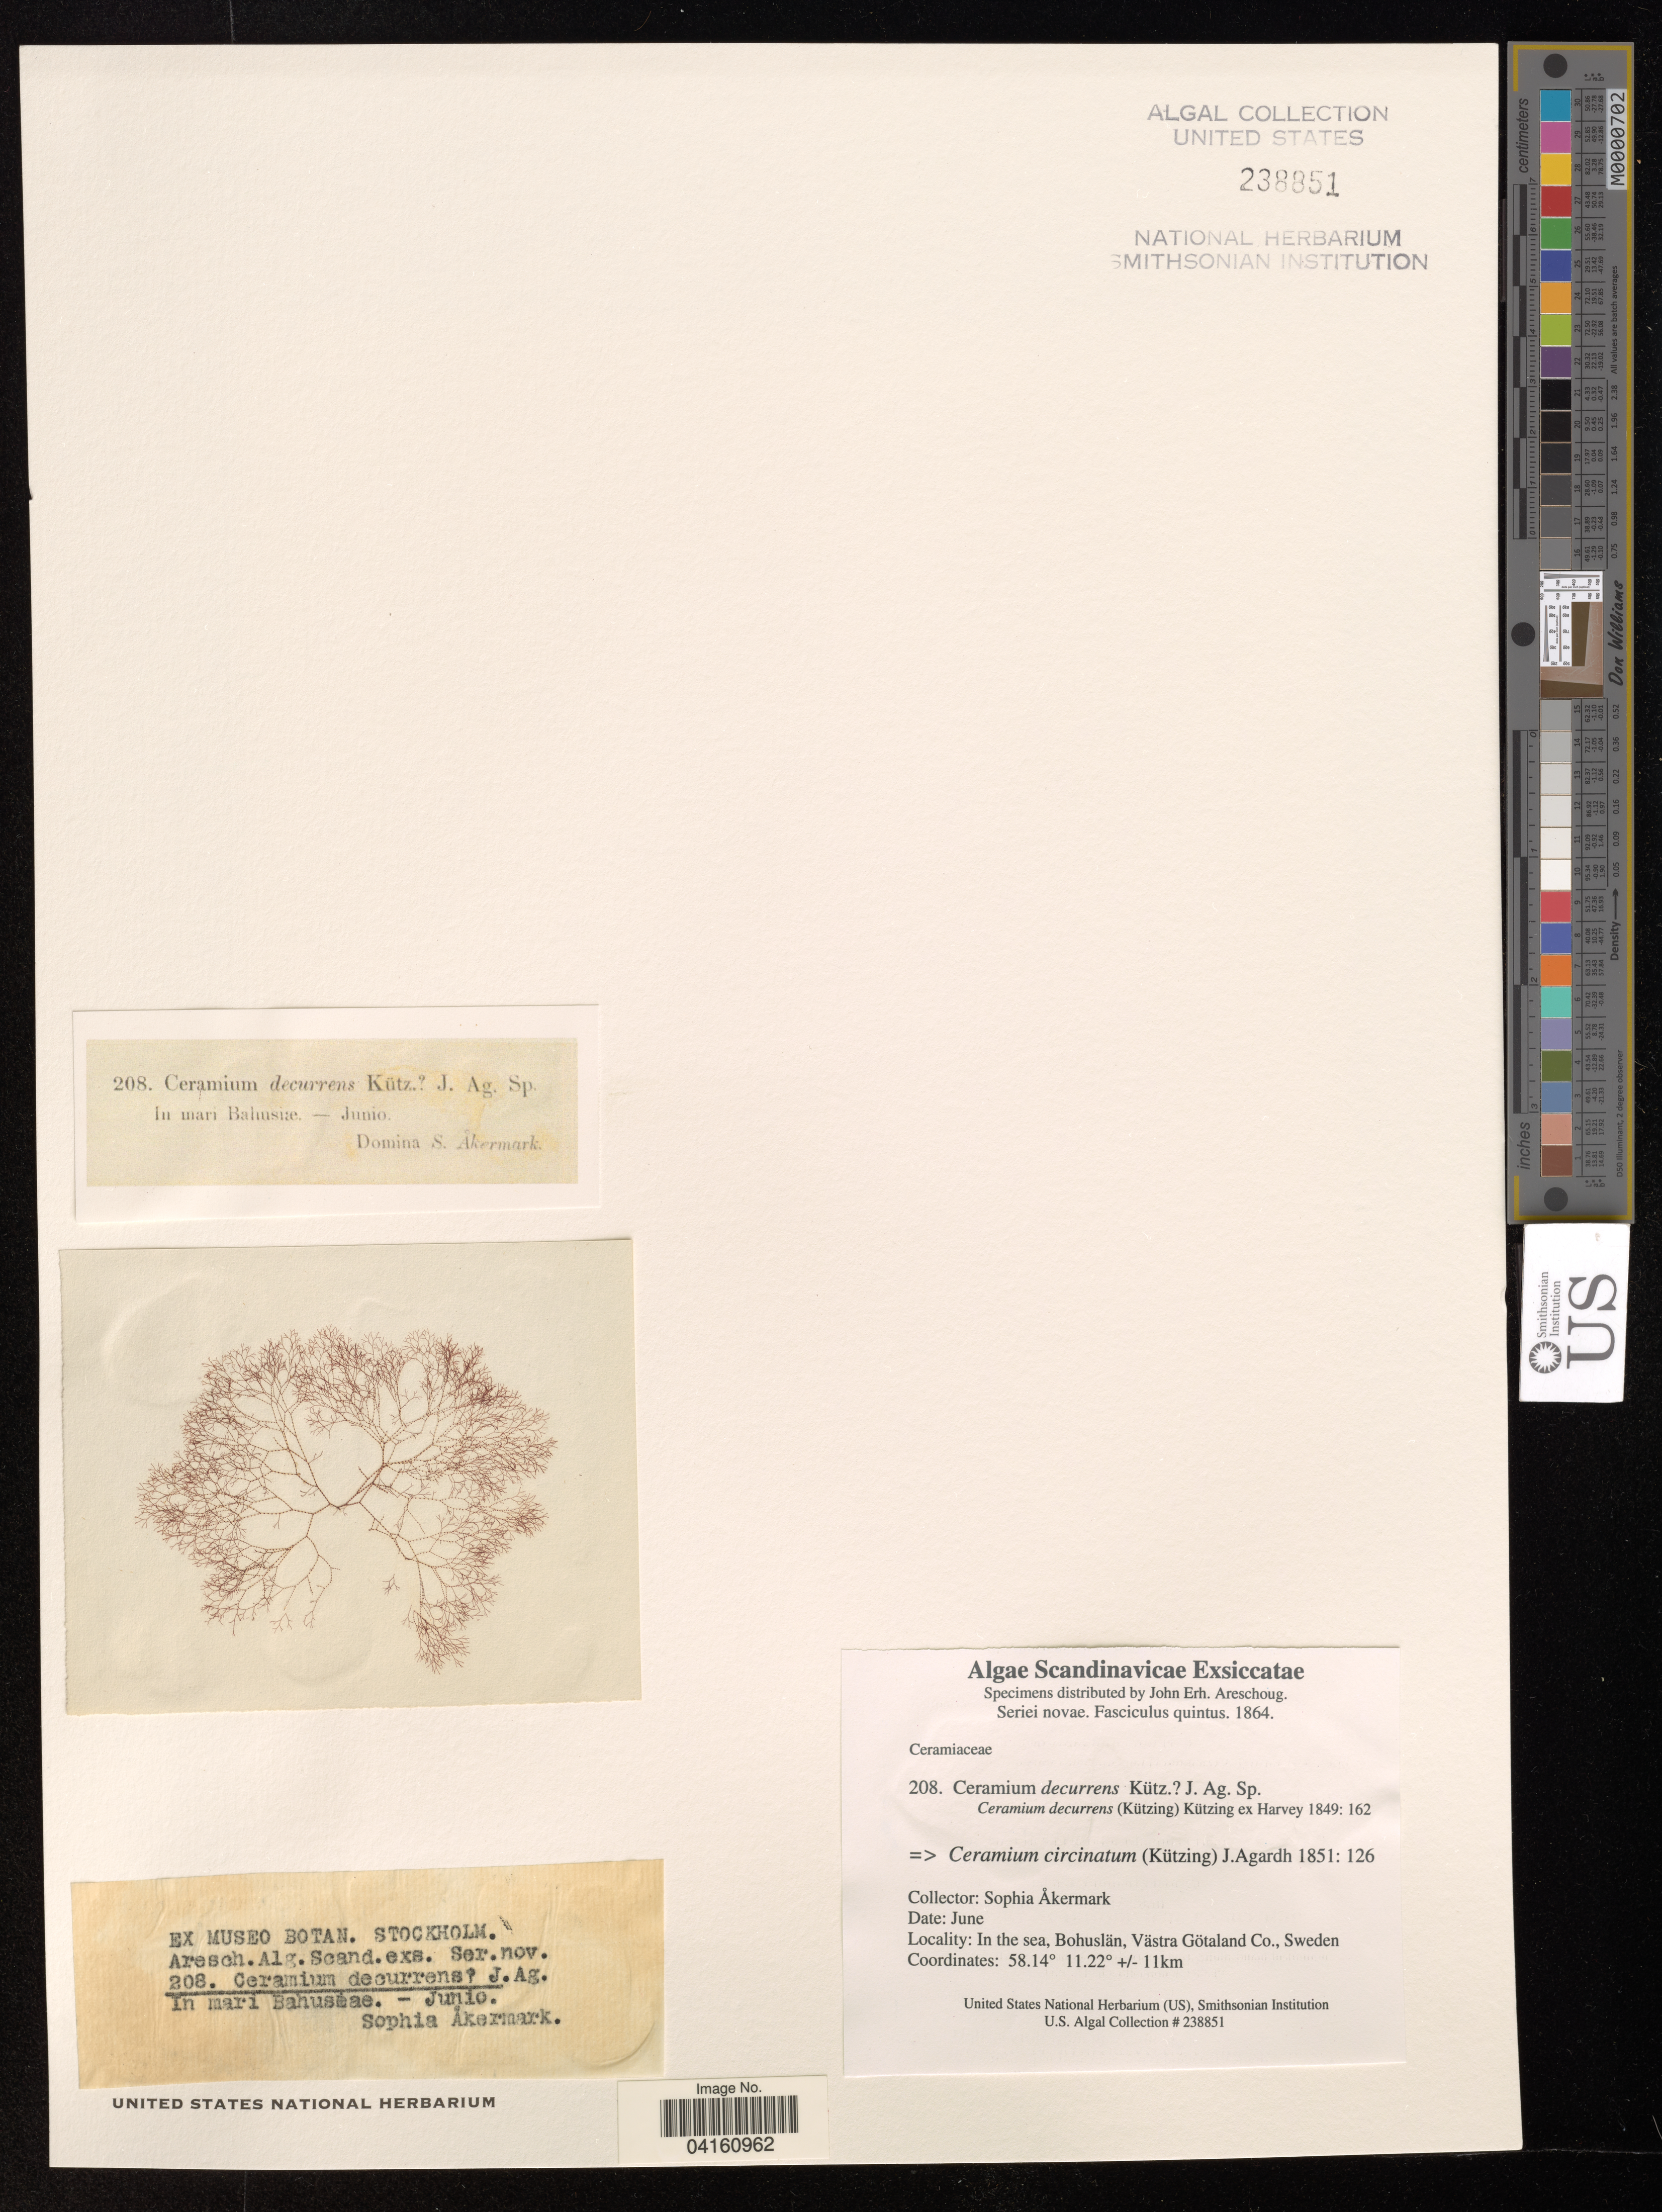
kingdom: Plantae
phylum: Rhodophyta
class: Florideophyceae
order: Ceramiales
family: Ceramiaceae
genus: Ceramium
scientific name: Ceramium circinatum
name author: (Kütz.) J. Agardh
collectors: S. Akermark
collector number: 208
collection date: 1864-06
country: Sweden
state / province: Västra Götaland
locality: In sea. Bohuslan.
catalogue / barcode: US 238851